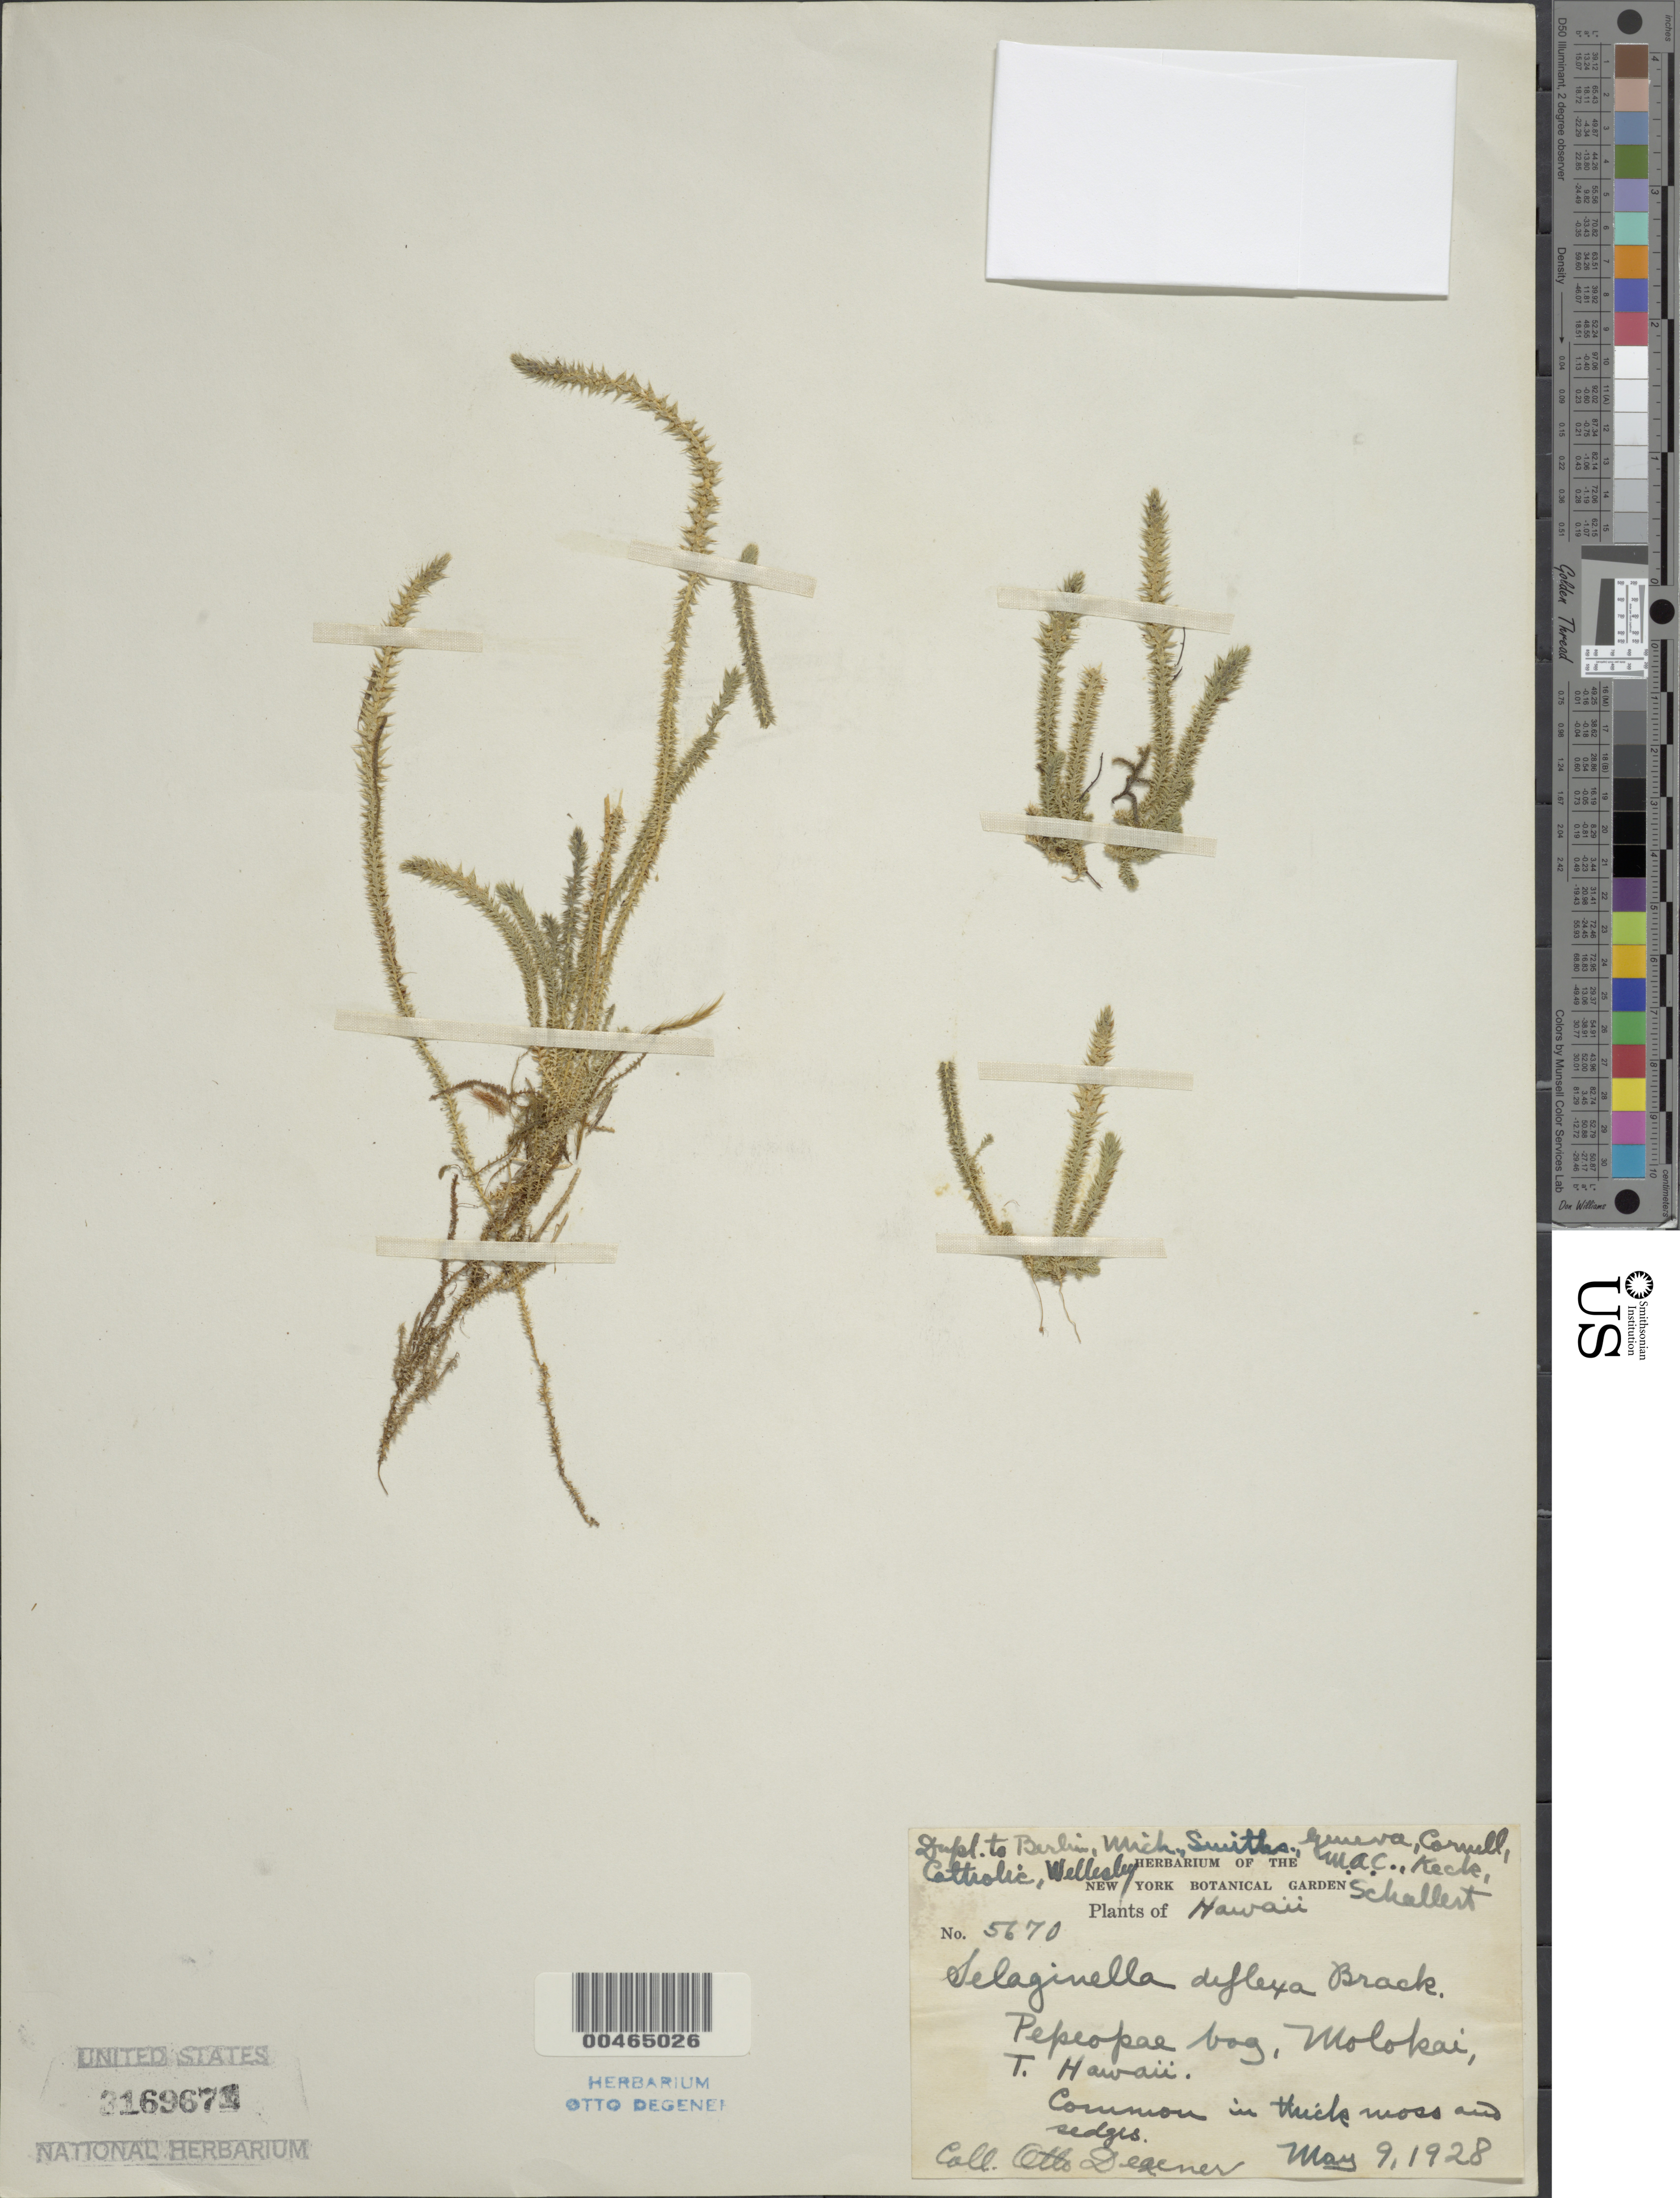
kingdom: Plantae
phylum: Tracheophyta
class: Lycopodiopsida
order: Selaginellales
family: Selaginellaceae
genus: Selaginella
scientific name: Selaginella deflexa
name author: Brack. in Wilkes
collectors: O. Degener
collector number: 5670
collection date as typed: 9 May 1928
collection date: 1928-05-09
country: United States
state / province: Hawaii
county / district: Maui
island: Moloka'i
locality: Pepeopae bog, Molokai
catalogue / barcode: US 316967